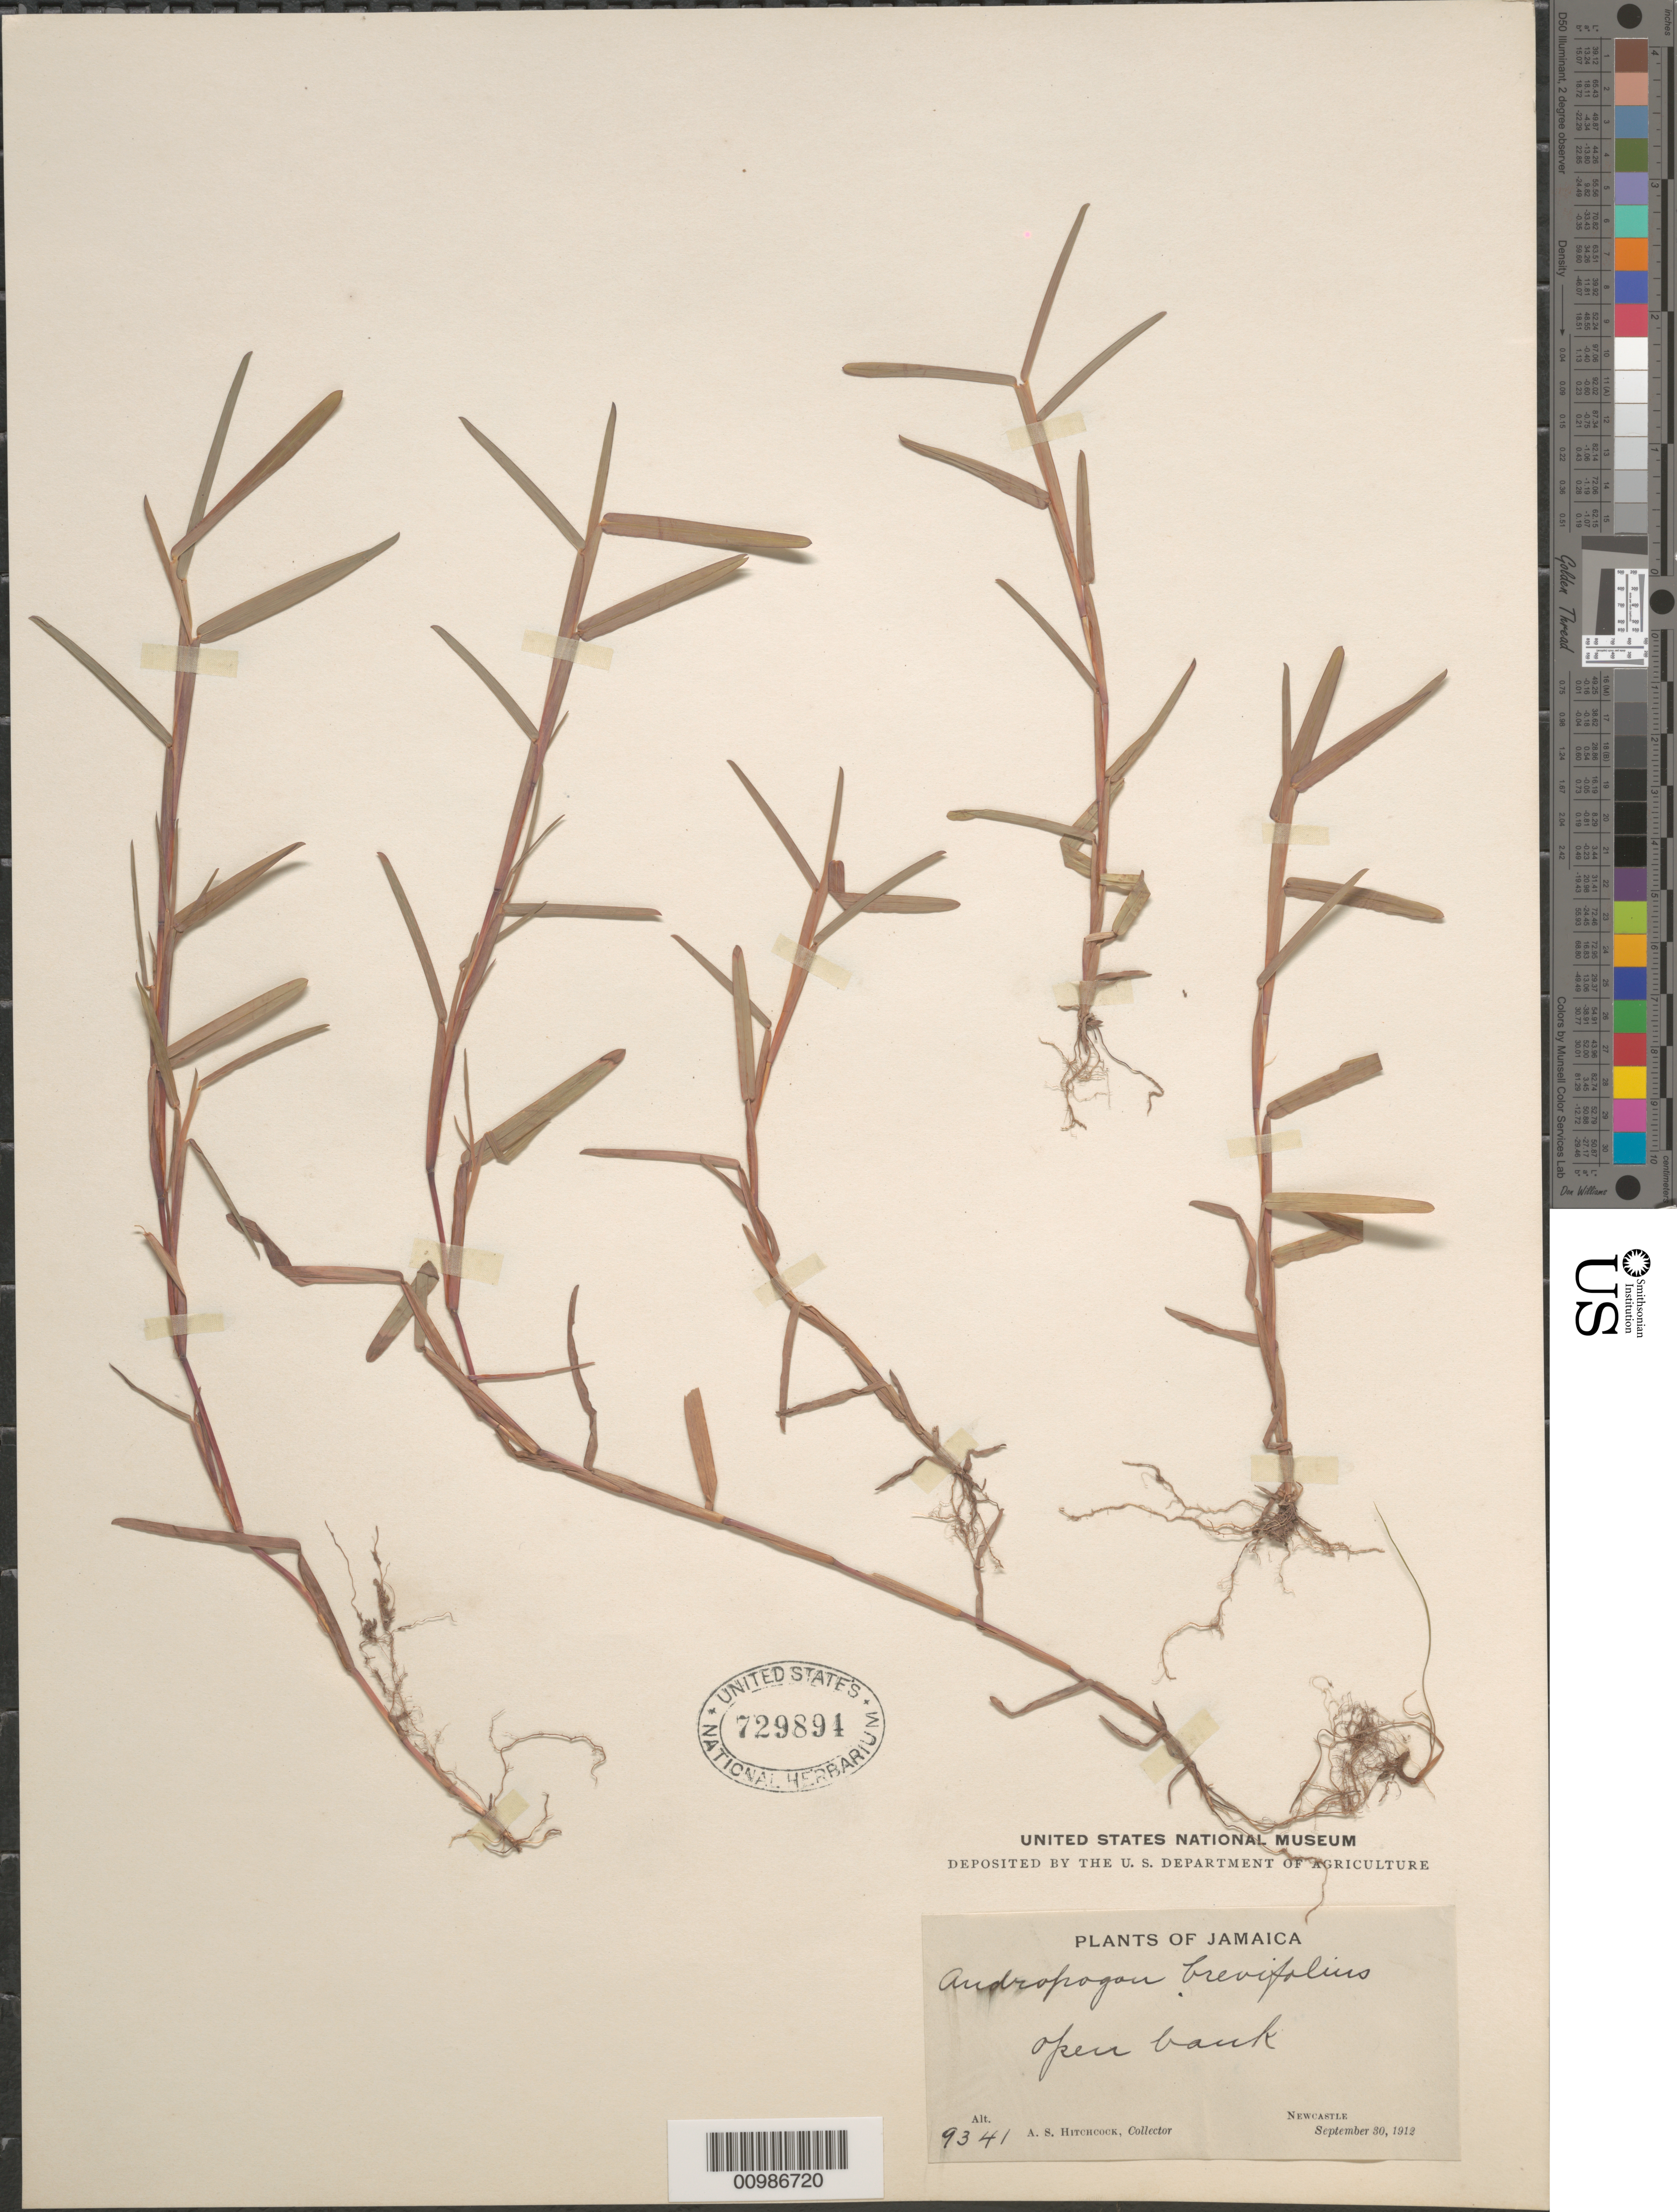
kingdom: Plantae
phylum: Tracheophyta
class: Liliopsida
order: Poales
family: Poaceae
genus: Andropogon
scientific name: Andropogon brevifolius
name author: Sw.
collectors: A. S. Hitchcock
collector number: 9341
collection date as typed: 30 Sep 1912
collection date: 1912-09-30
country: Jamaica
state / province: Saint Andrew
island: Jamaica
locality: City: Newcastle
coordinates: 0 N, 0 E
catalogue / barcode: US 729894